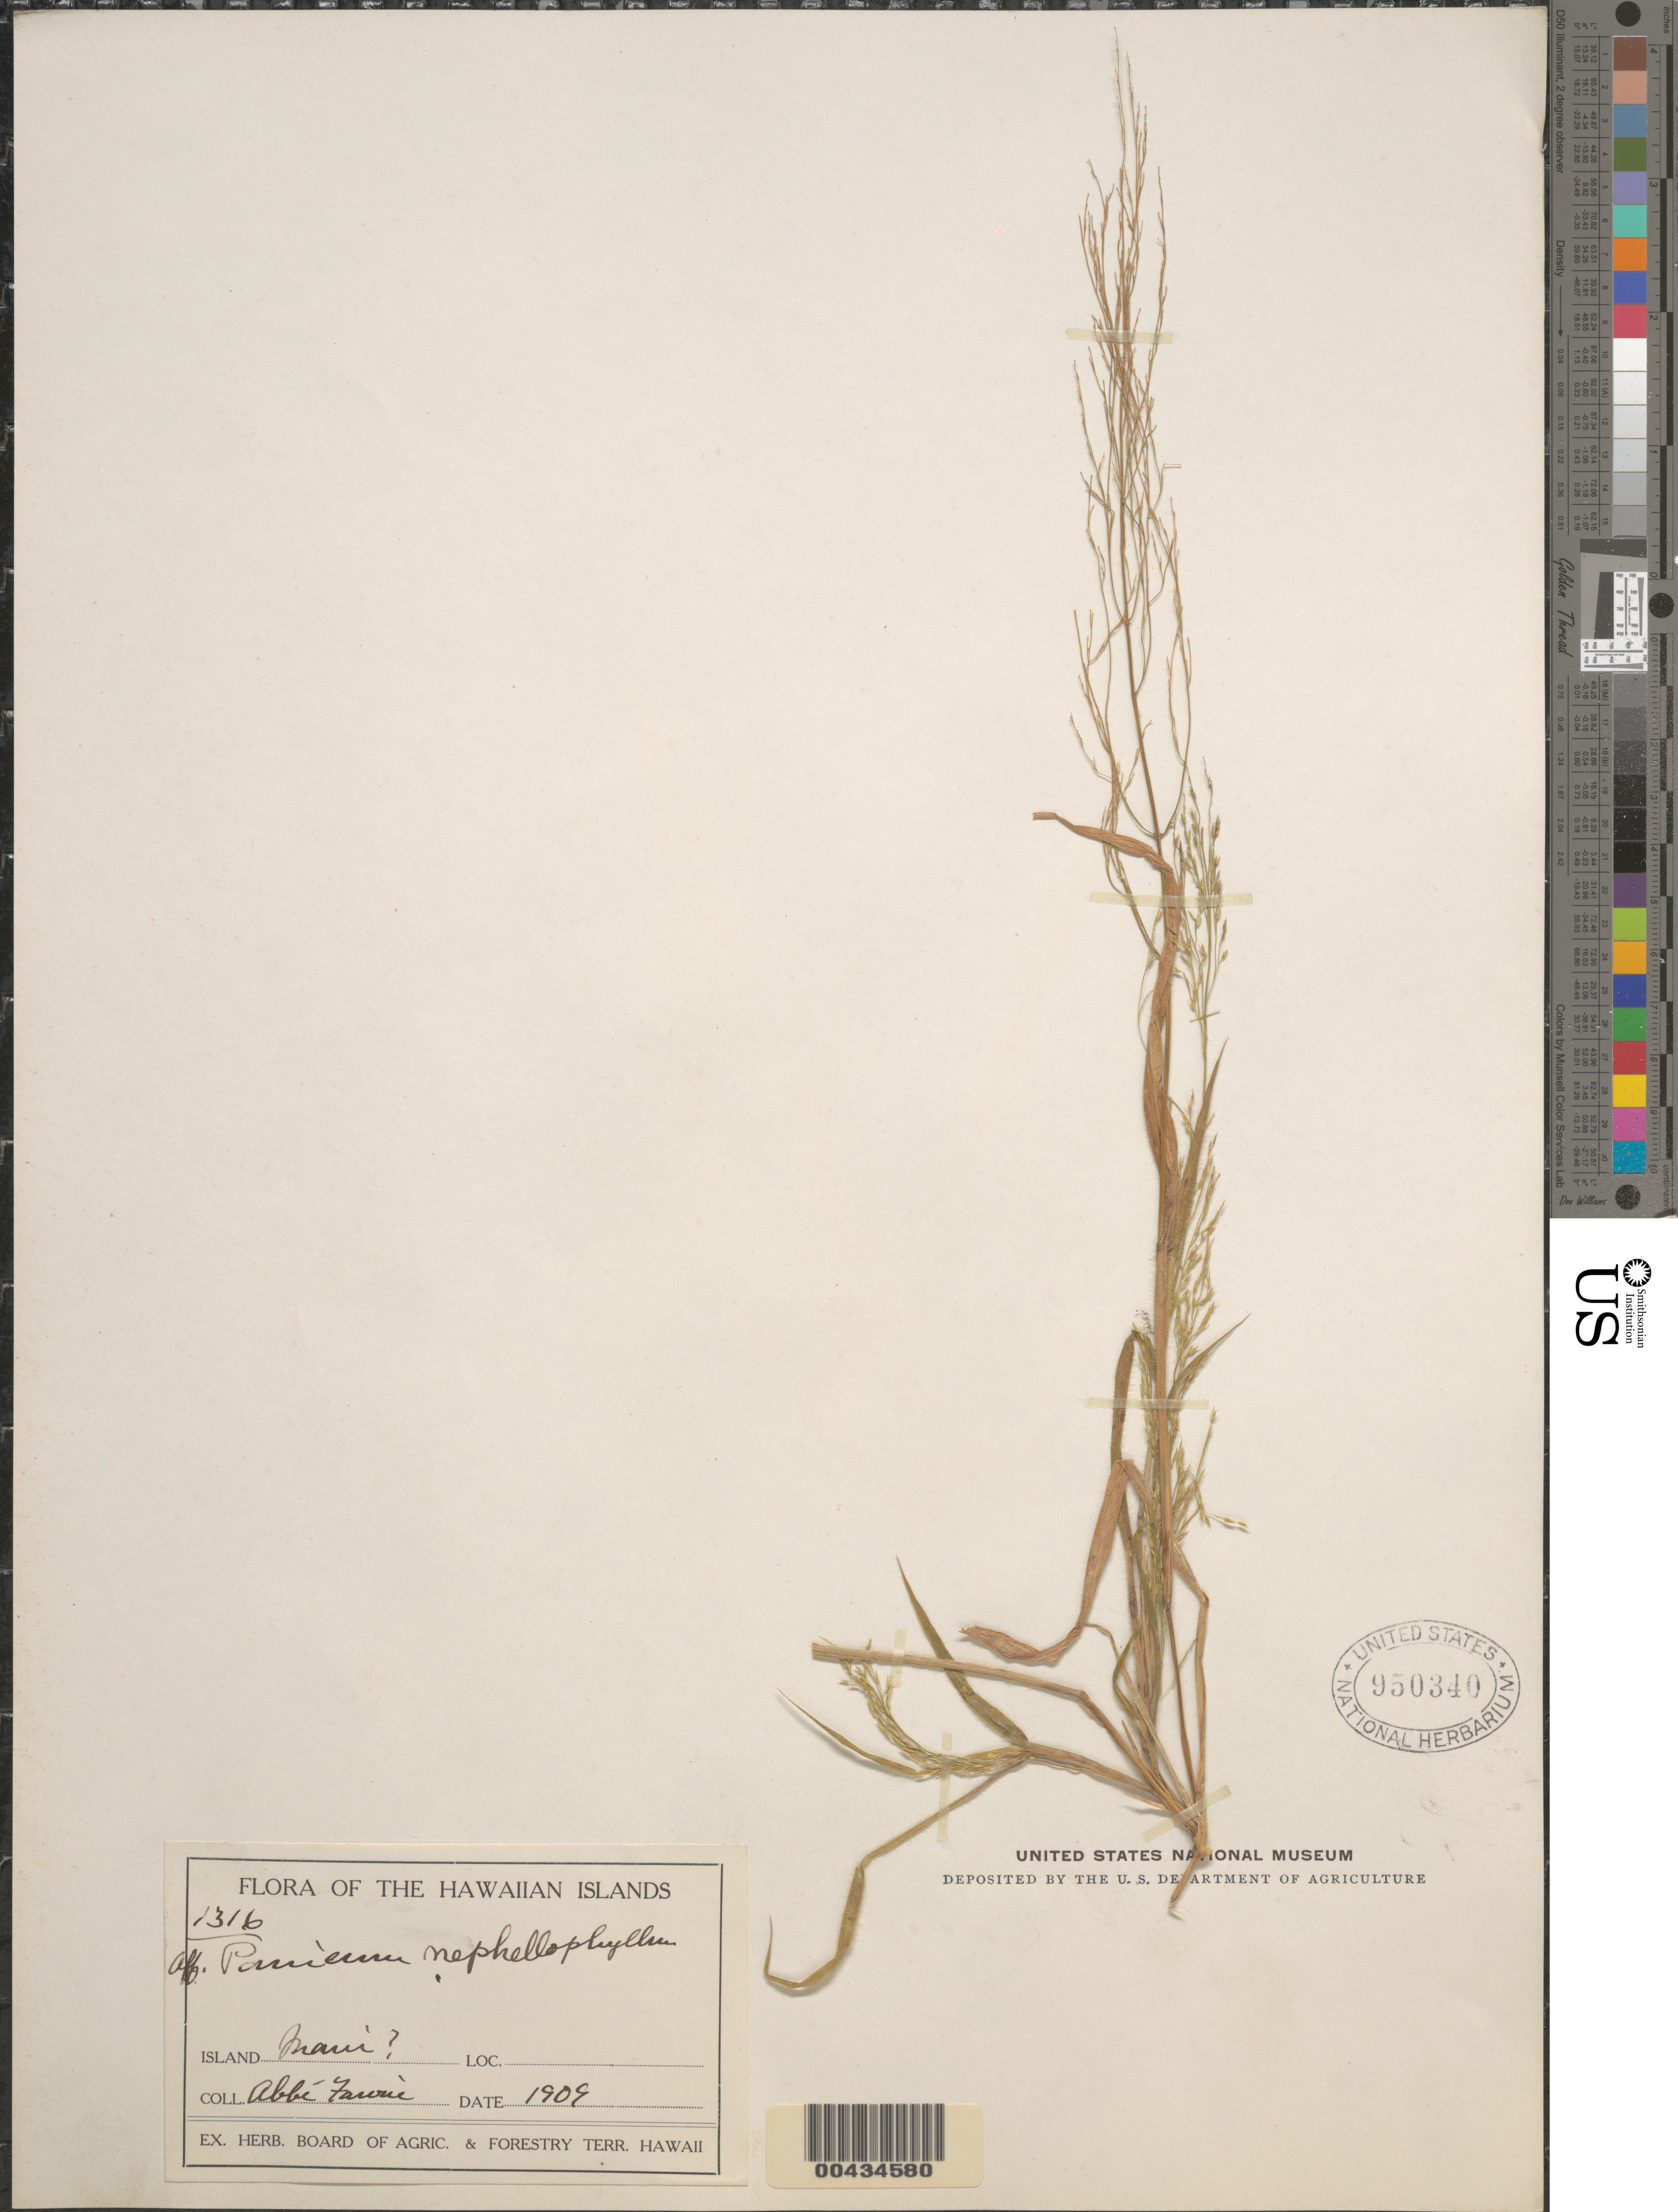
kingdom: Plantae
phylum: Tracheophyta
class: Liliopsida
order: Poales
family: Poaceae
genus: Panicum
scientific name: Panicum xerophilum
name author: (Hillebr.) Hitchc.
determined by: Clark, C. A.; Gould, F. W.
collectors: A. Faurie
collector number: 1316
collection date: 1909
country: United States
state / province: Hawaii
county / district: Maui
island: Maui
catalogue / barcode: US 950340